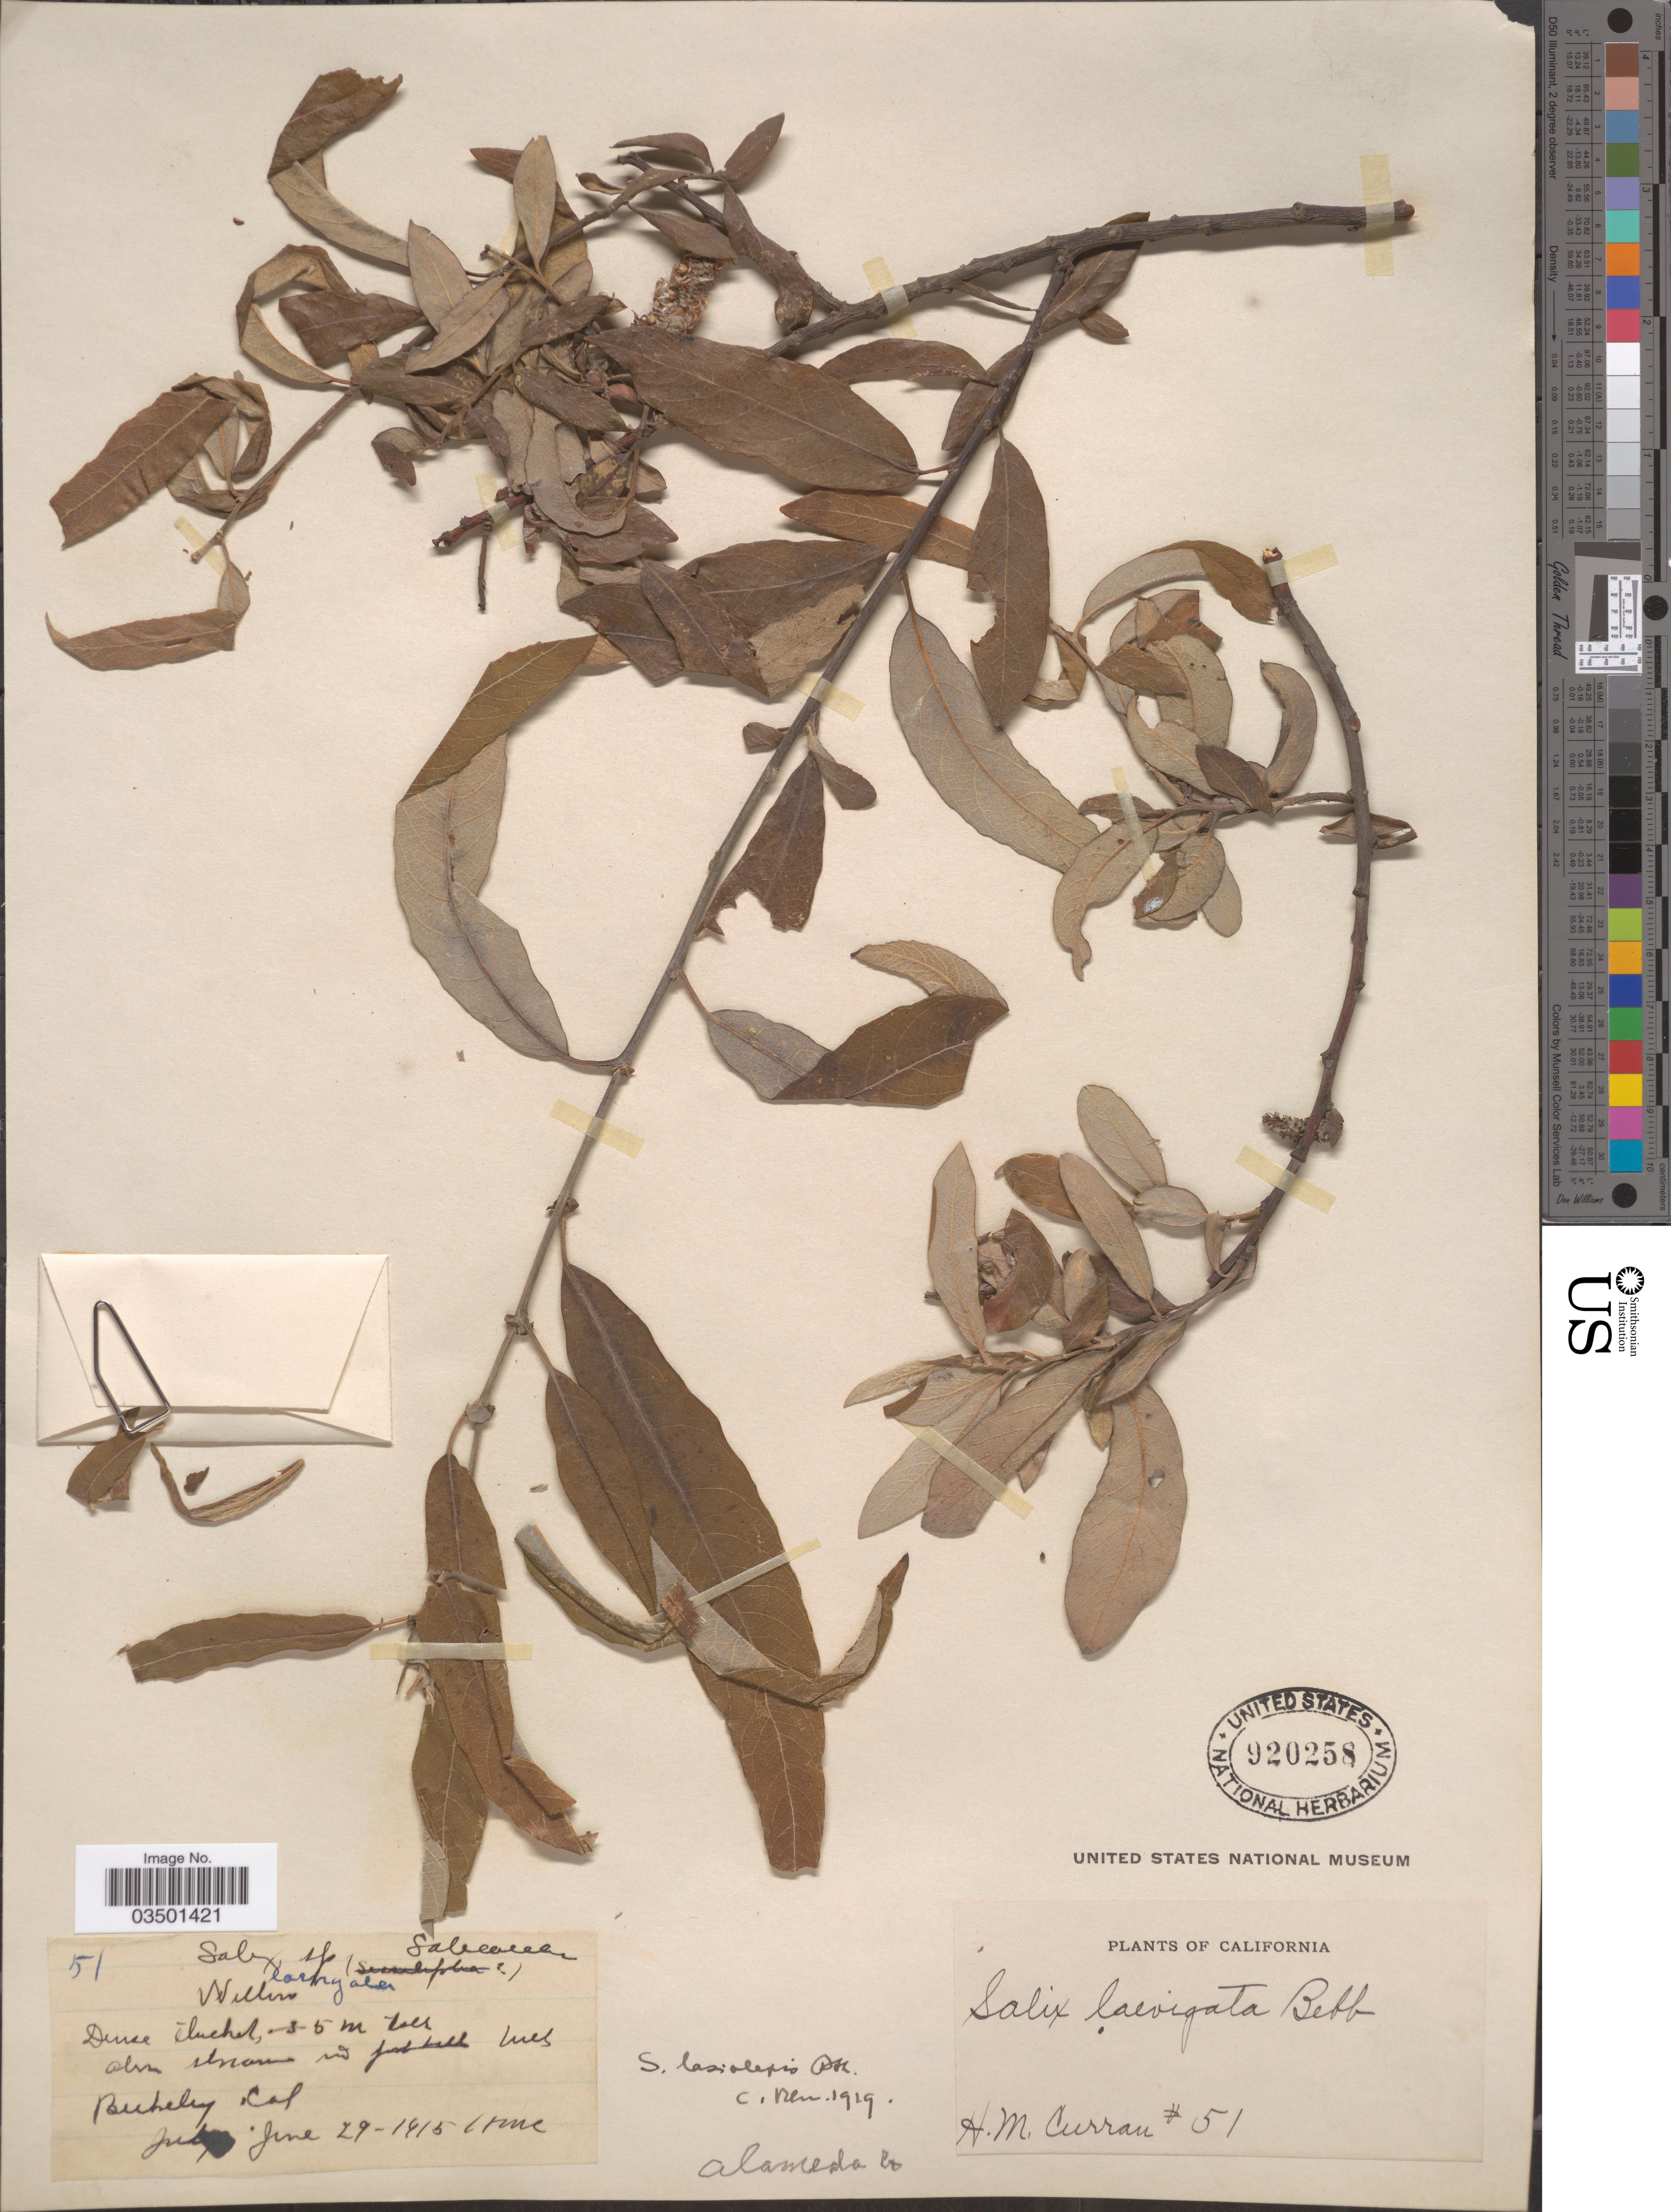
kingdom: Plantae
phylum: Tracheophyta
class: Magnoliopsida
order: Malpighiales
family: Salicaceae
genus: Salix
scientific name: Salix lasiolepis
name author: Benth.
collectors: H. M. Curran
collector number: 51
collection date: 1915-06-29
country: United States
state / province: California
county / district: Alameda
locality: Berkeley. Alameda Co.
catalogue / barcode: US 920258